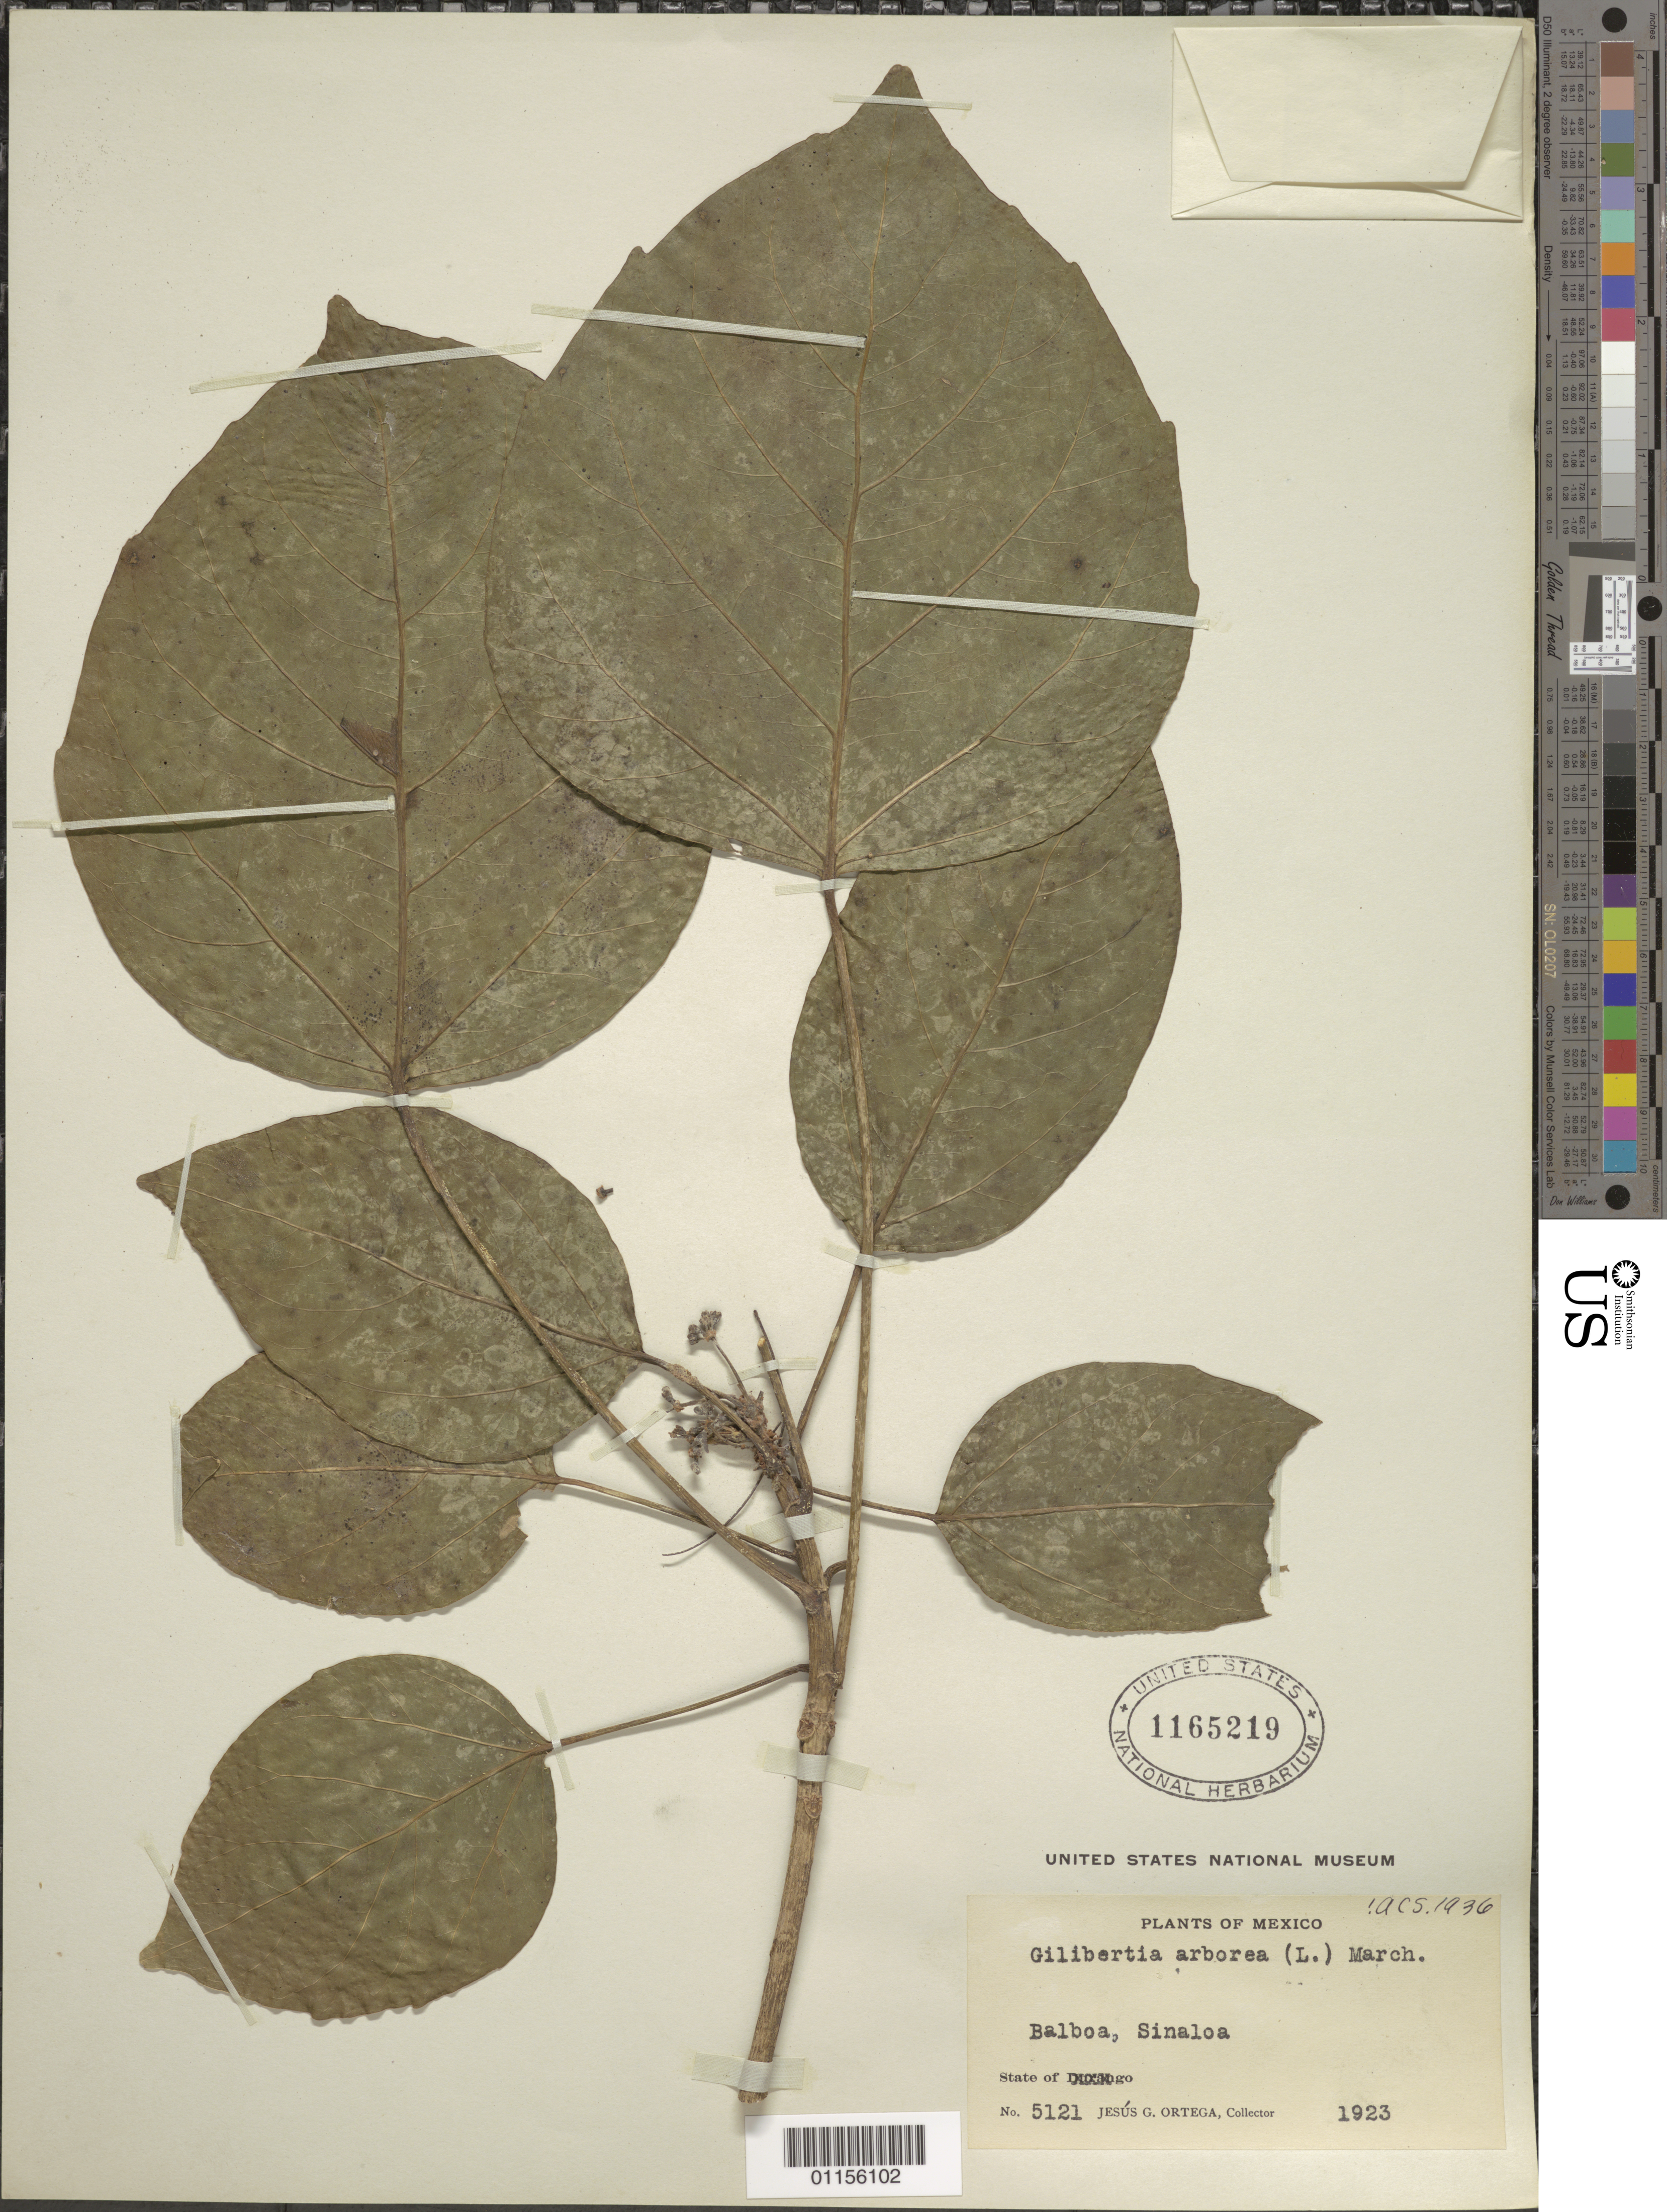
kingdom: Plantae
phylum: Tracheophyta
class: Magnoliopsida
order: Apiales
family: Araliaceae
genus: Dendropanax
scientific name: Dendropanax arboreus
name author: (L.) Decne. & Planch.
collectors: J. Ortega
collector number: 5121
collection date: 1923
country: Mexico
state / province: Sinaloa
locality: Balboa.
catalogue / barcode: US 1165219